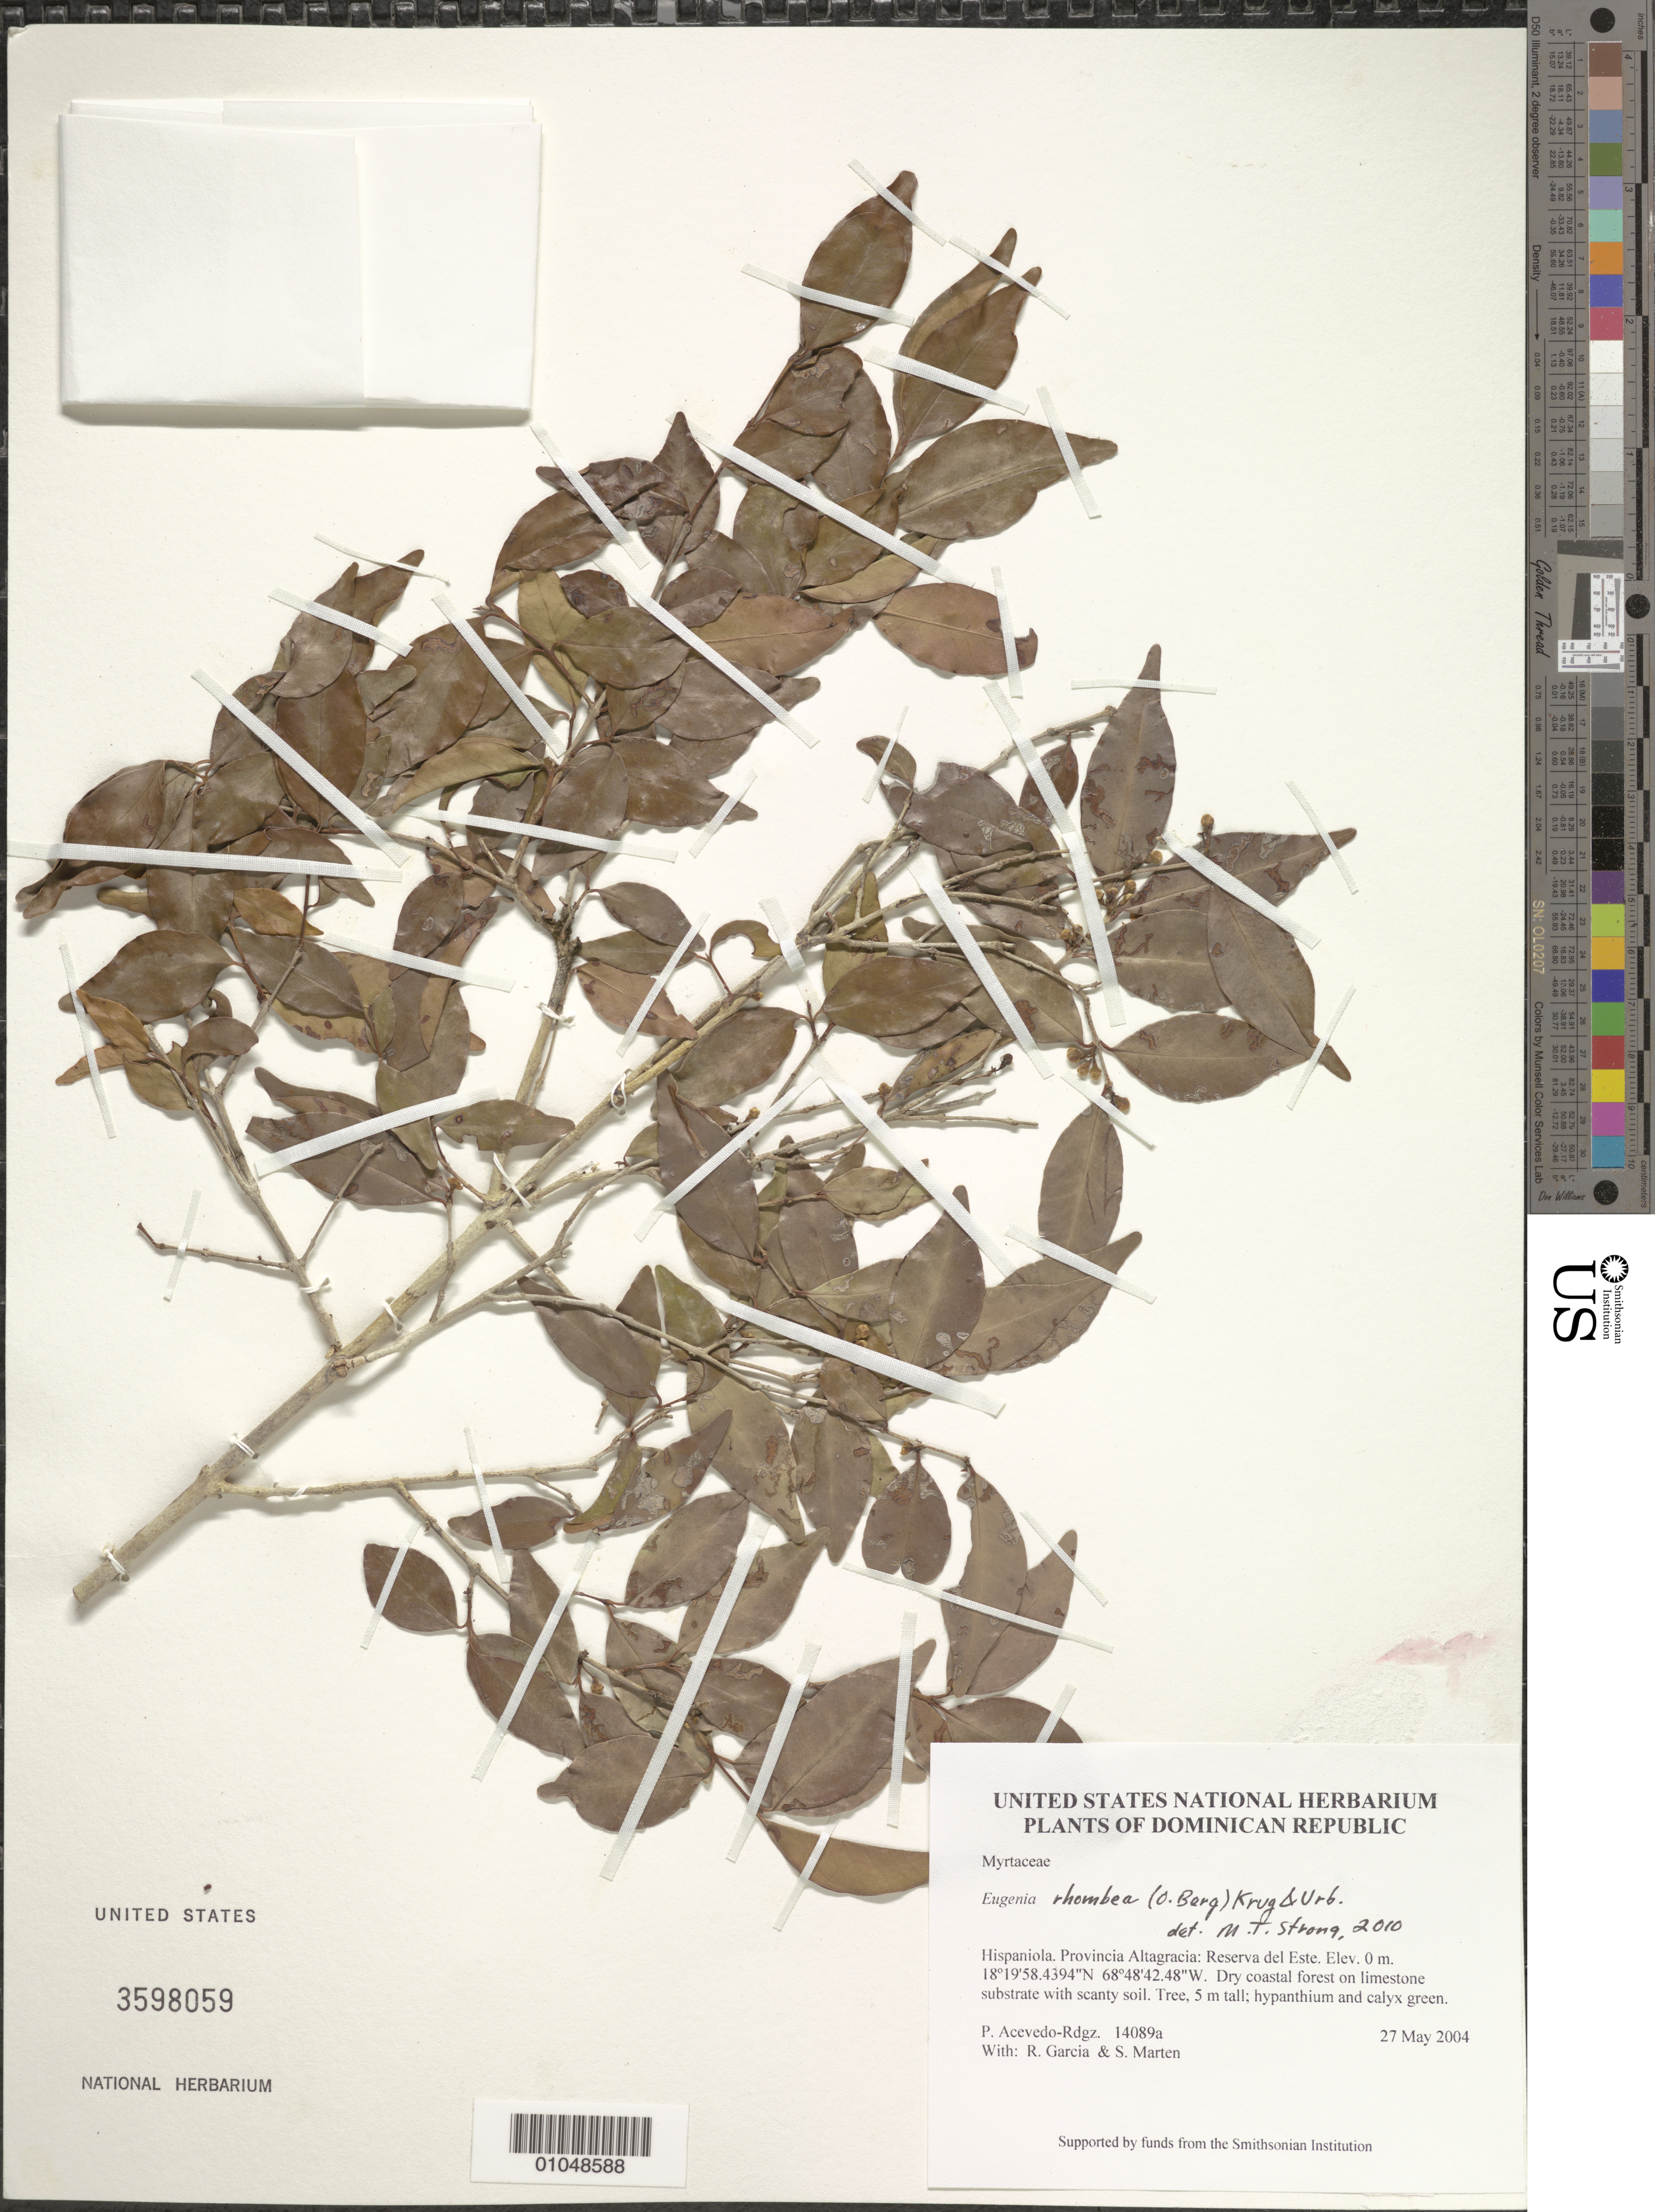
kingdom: Plantae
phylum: Tracheophyta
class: Magnoliopsida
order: Myrtales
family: Myrtaceae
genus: Eugenia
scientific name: Eugenia rhombea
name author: (O. Berg) Krug & Urb.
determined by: Strong, M. T., (US), Smithsonian Institution - National Museum of Natural History (UNITED STATES)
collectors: P. Acevedo-Rodr., R. G. García & S. Marten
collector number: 14089a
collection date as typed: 27 May 2004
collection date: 2004-05-27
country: Dominican Republic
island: Hispaniola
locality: Provincia Altagracia: Reserva del Este.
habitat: Dry coastal forest on limestone substrate with scanty soil.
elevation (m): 0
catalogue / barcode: US 3598059